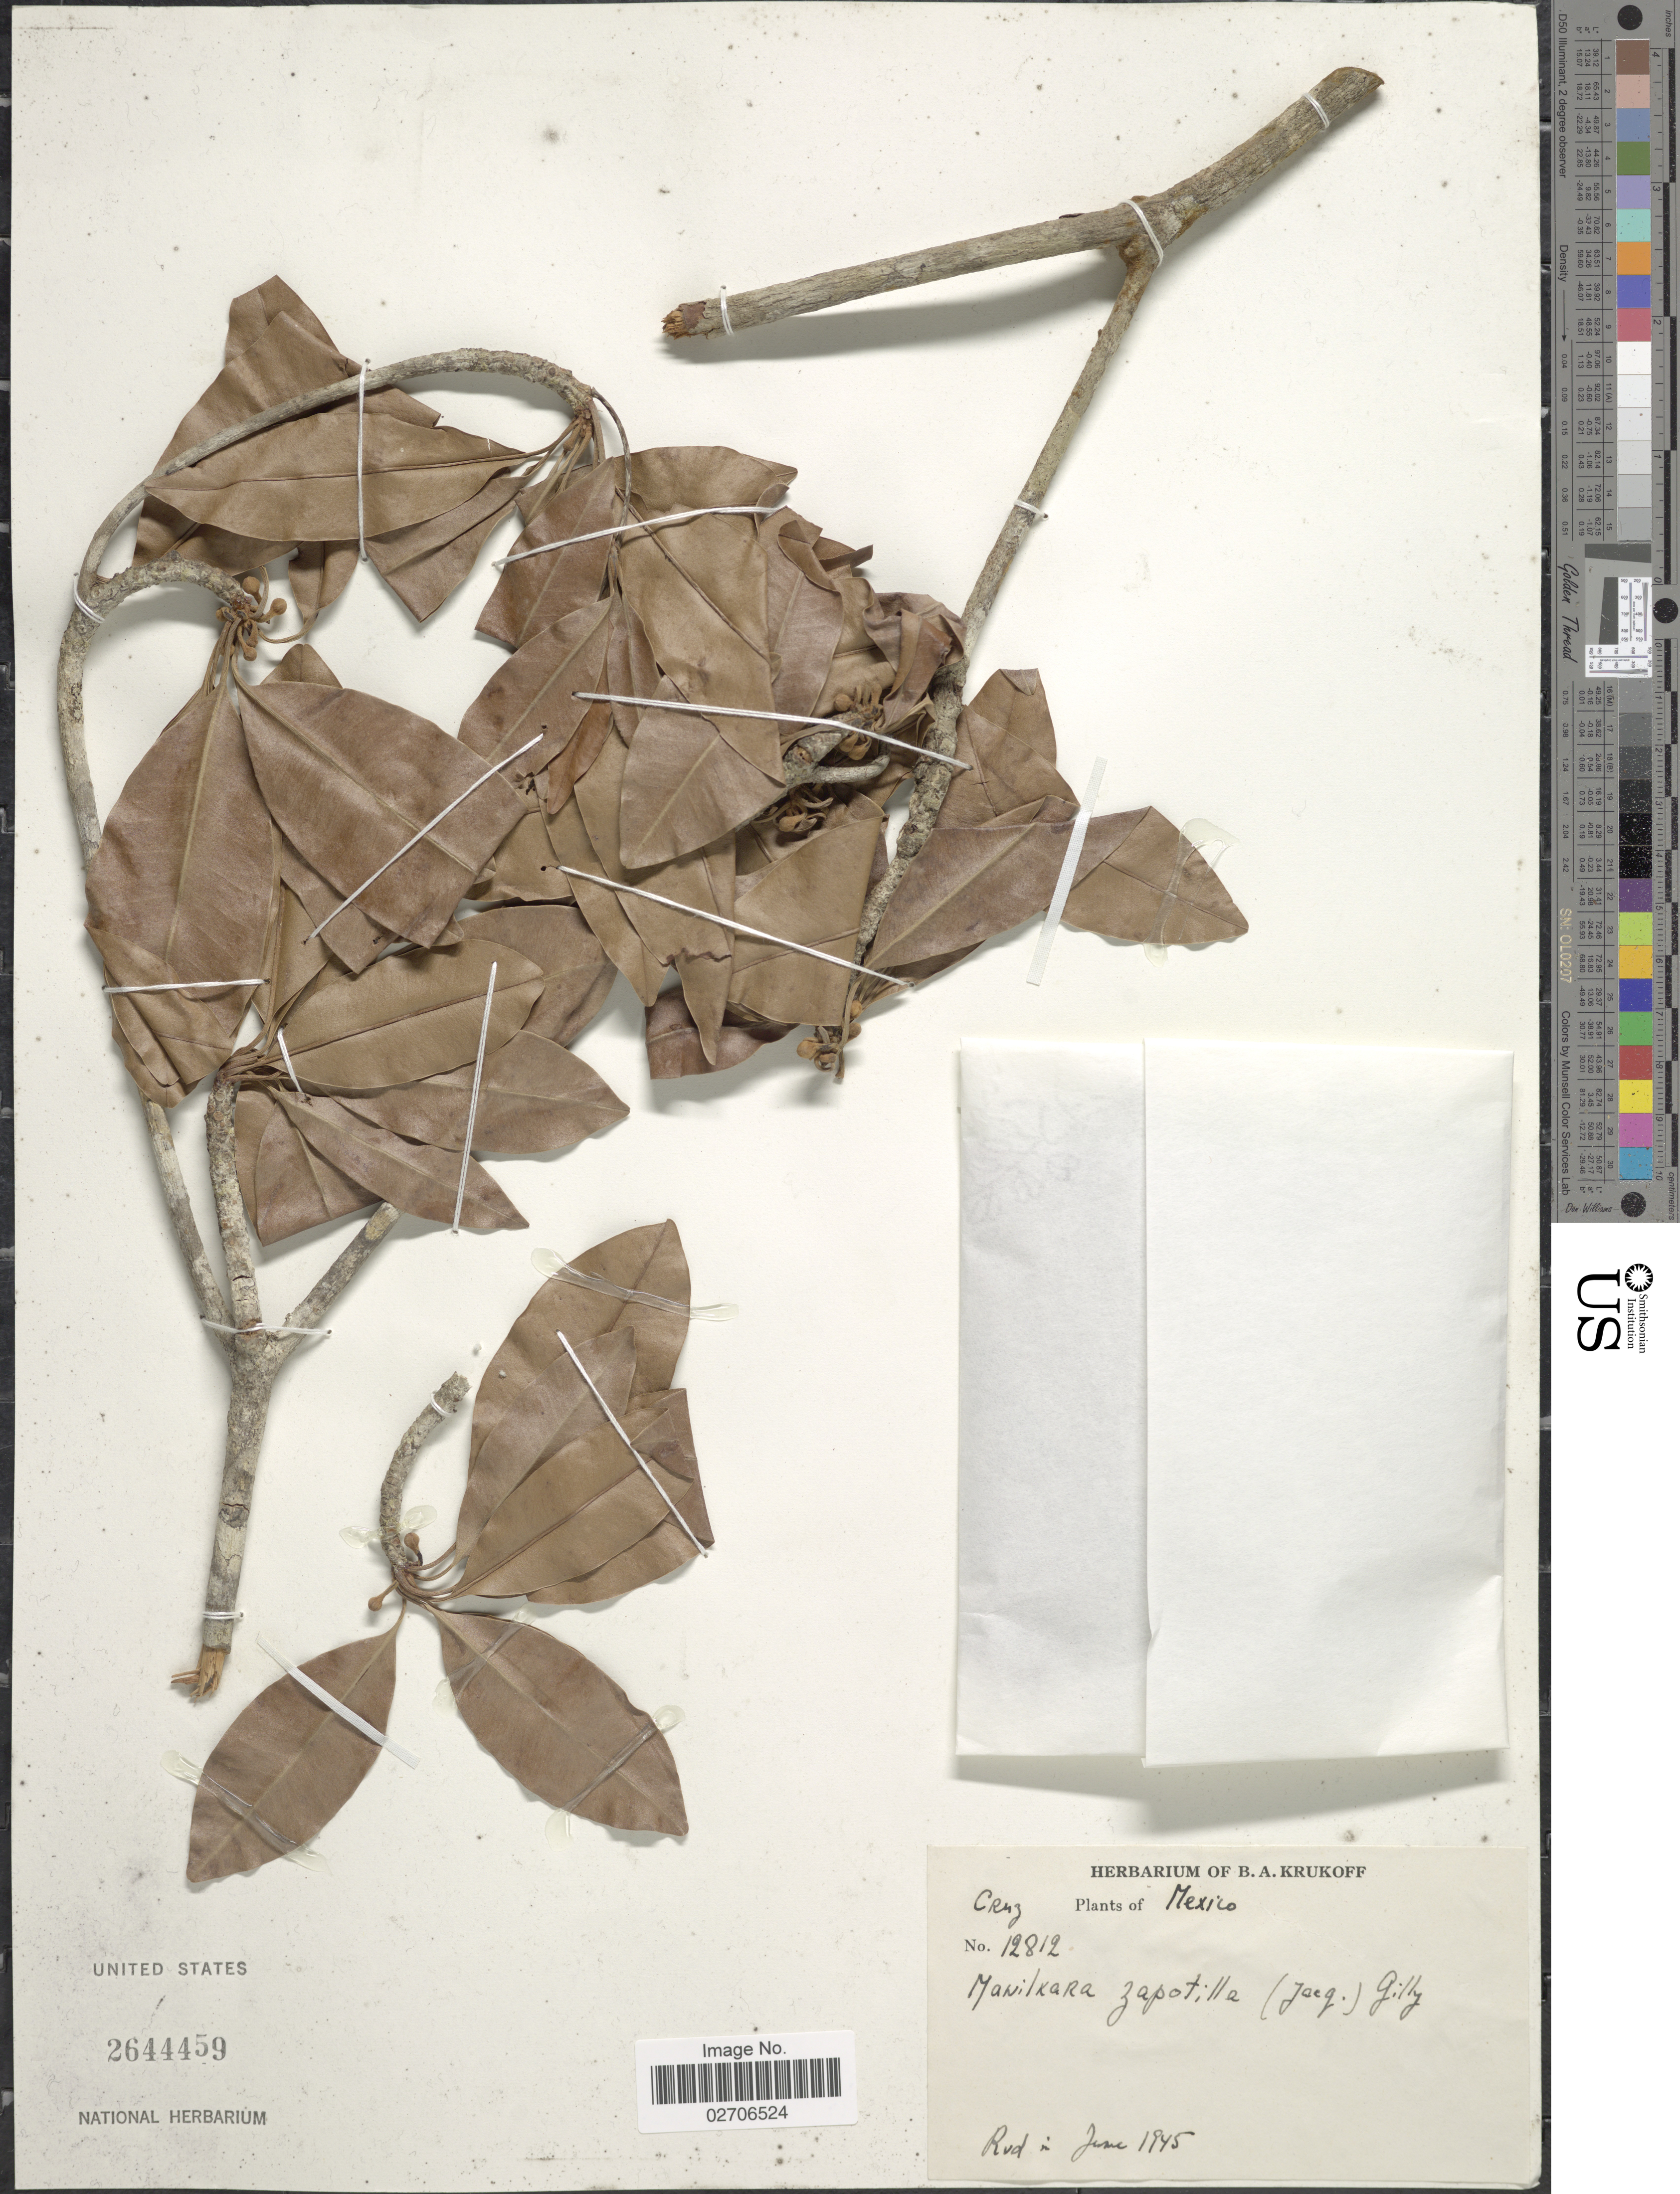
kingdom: Plantae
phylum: Tracheophyta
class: Magnoliopsida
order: Ericales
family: Sapotaceae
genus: Manilkara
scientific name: Manilkara zapota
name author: (L.) P. Royen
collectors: ex herb. B. A. Krukoff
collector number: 12812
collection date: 1945-06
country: Mexico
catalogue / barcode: US 2644459